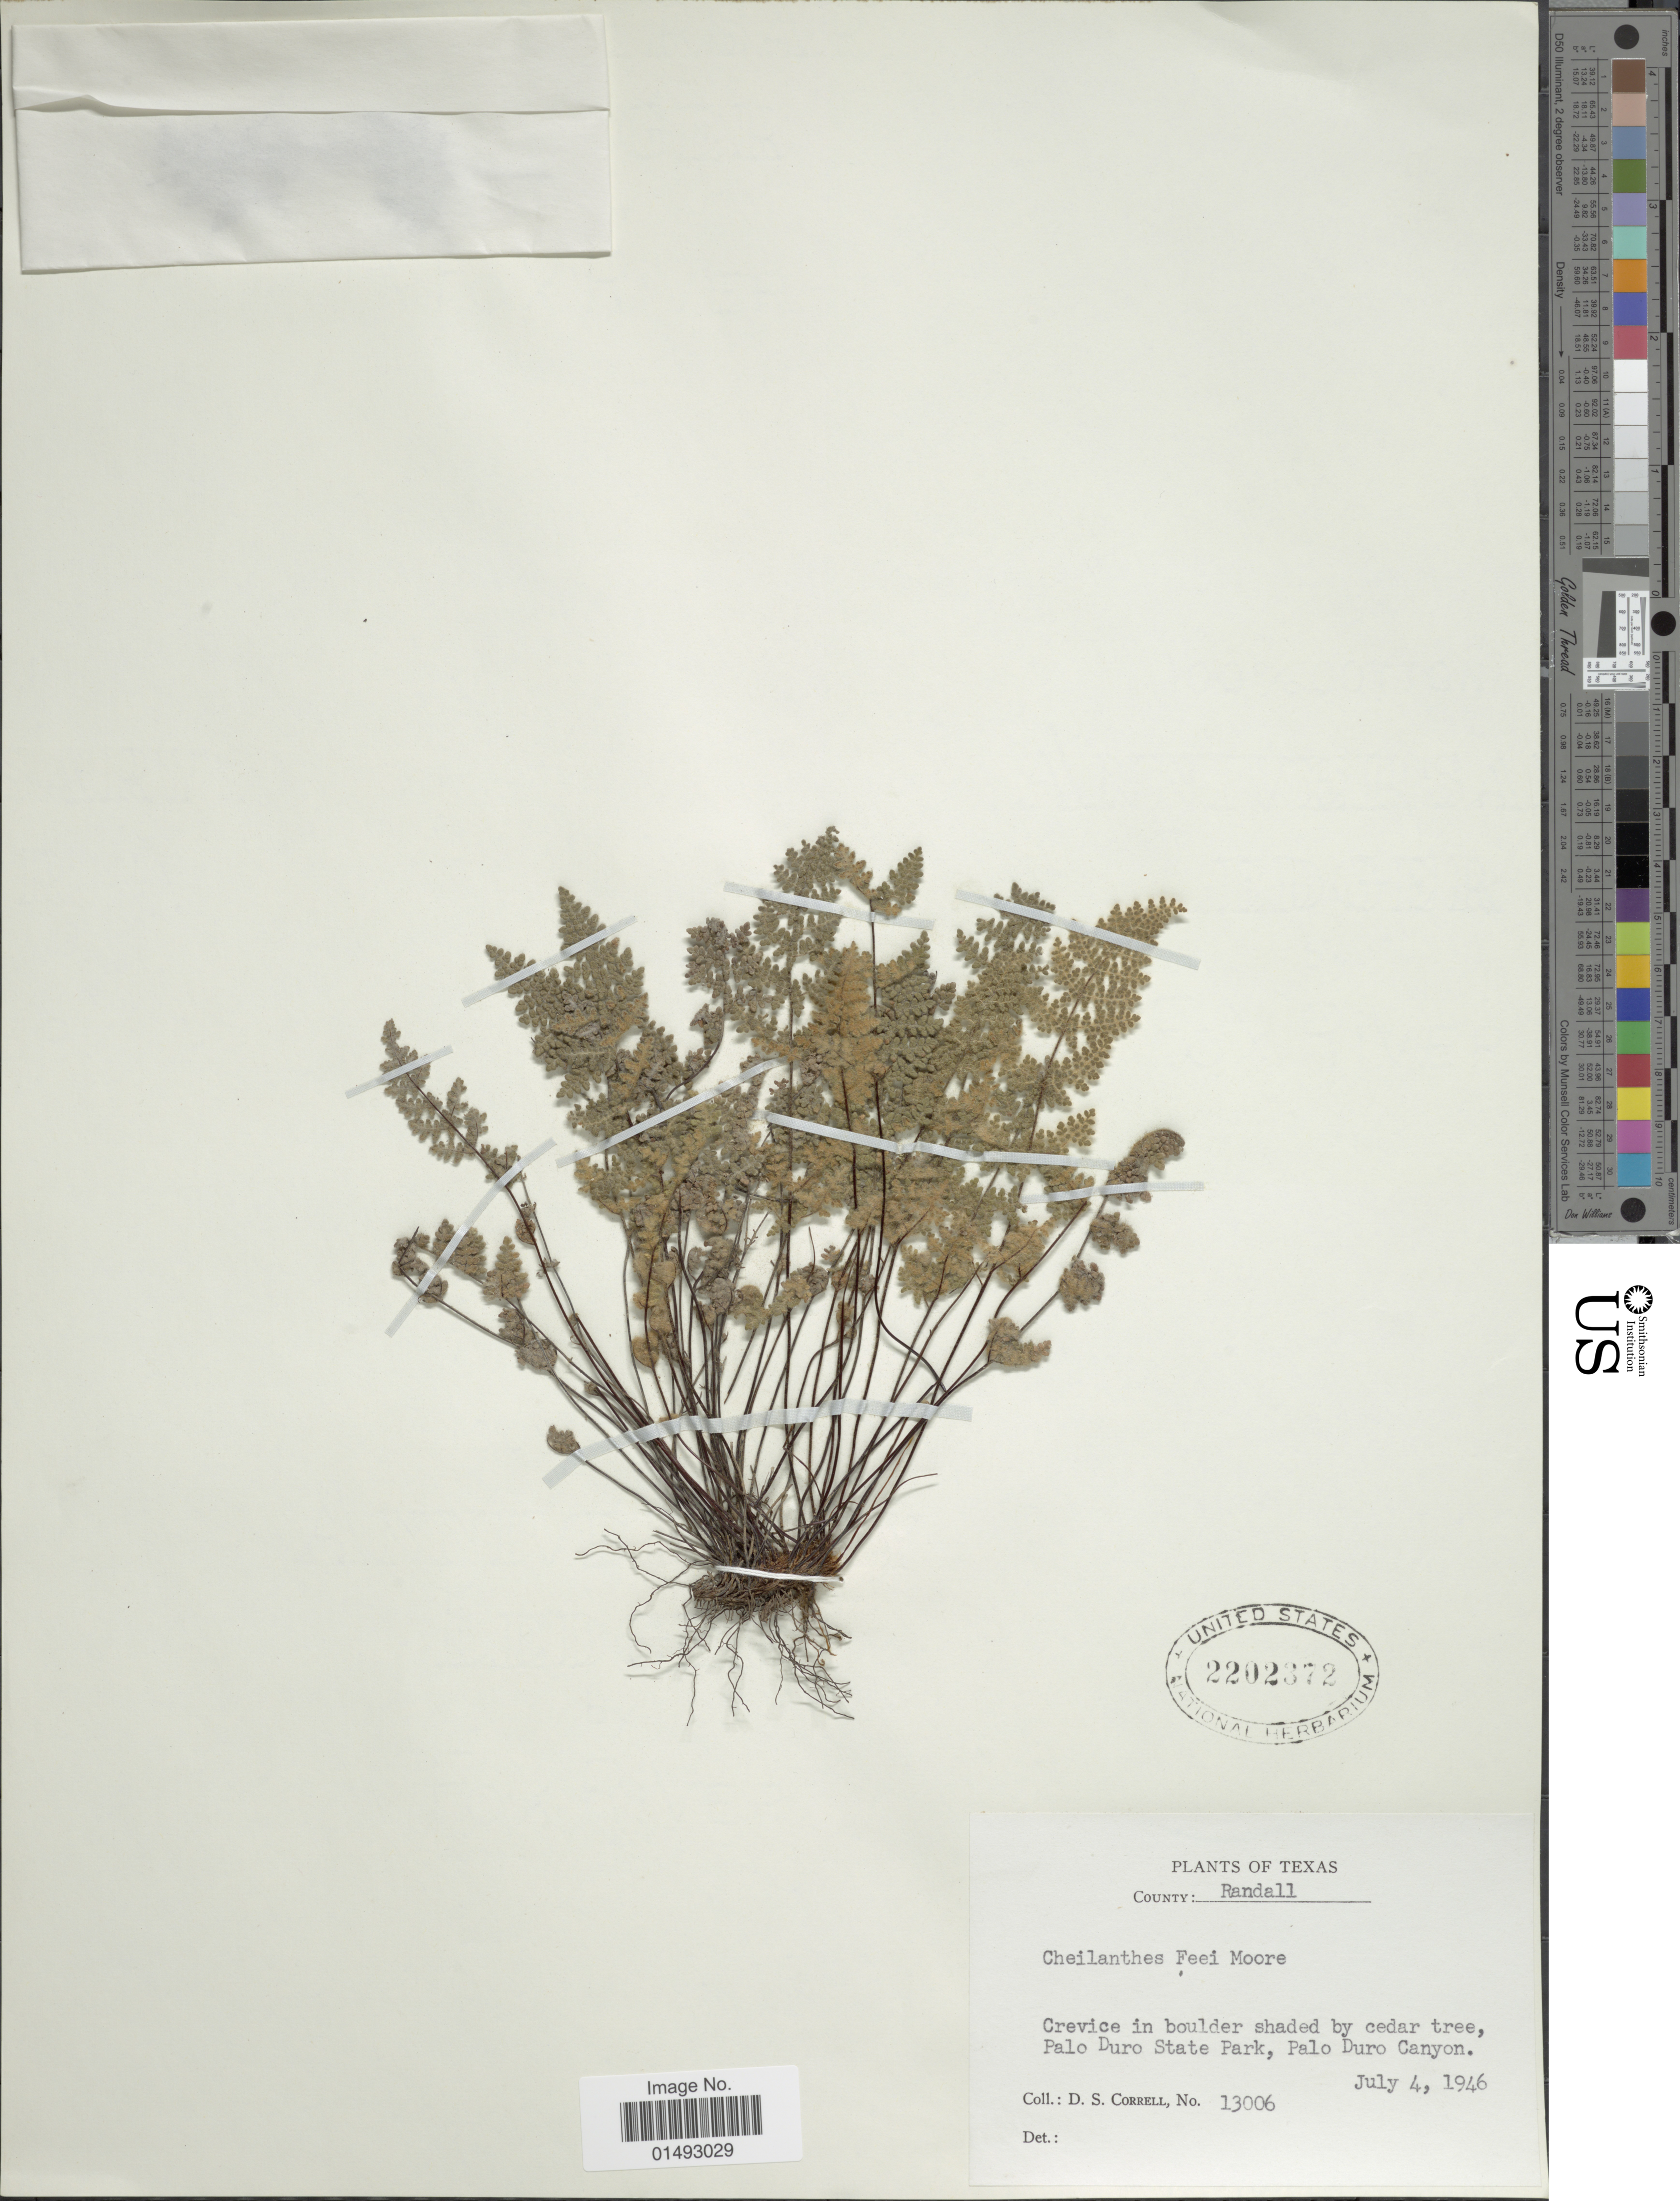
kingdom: Plantae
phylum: Tracheophyta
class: Polypodiopsida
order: Polypodiales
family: Pteridaceae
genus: Myriopteris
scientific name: Myriopteris gracilis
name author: Fée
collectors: D. S. Correll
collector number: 13006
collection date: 1946-07-04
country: United States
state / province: Texas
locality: County: Randall, Crevice in boulder shaded by cedar tree, Palu Duro State Park, Palo Duro Canyon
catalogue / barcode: US 2202372